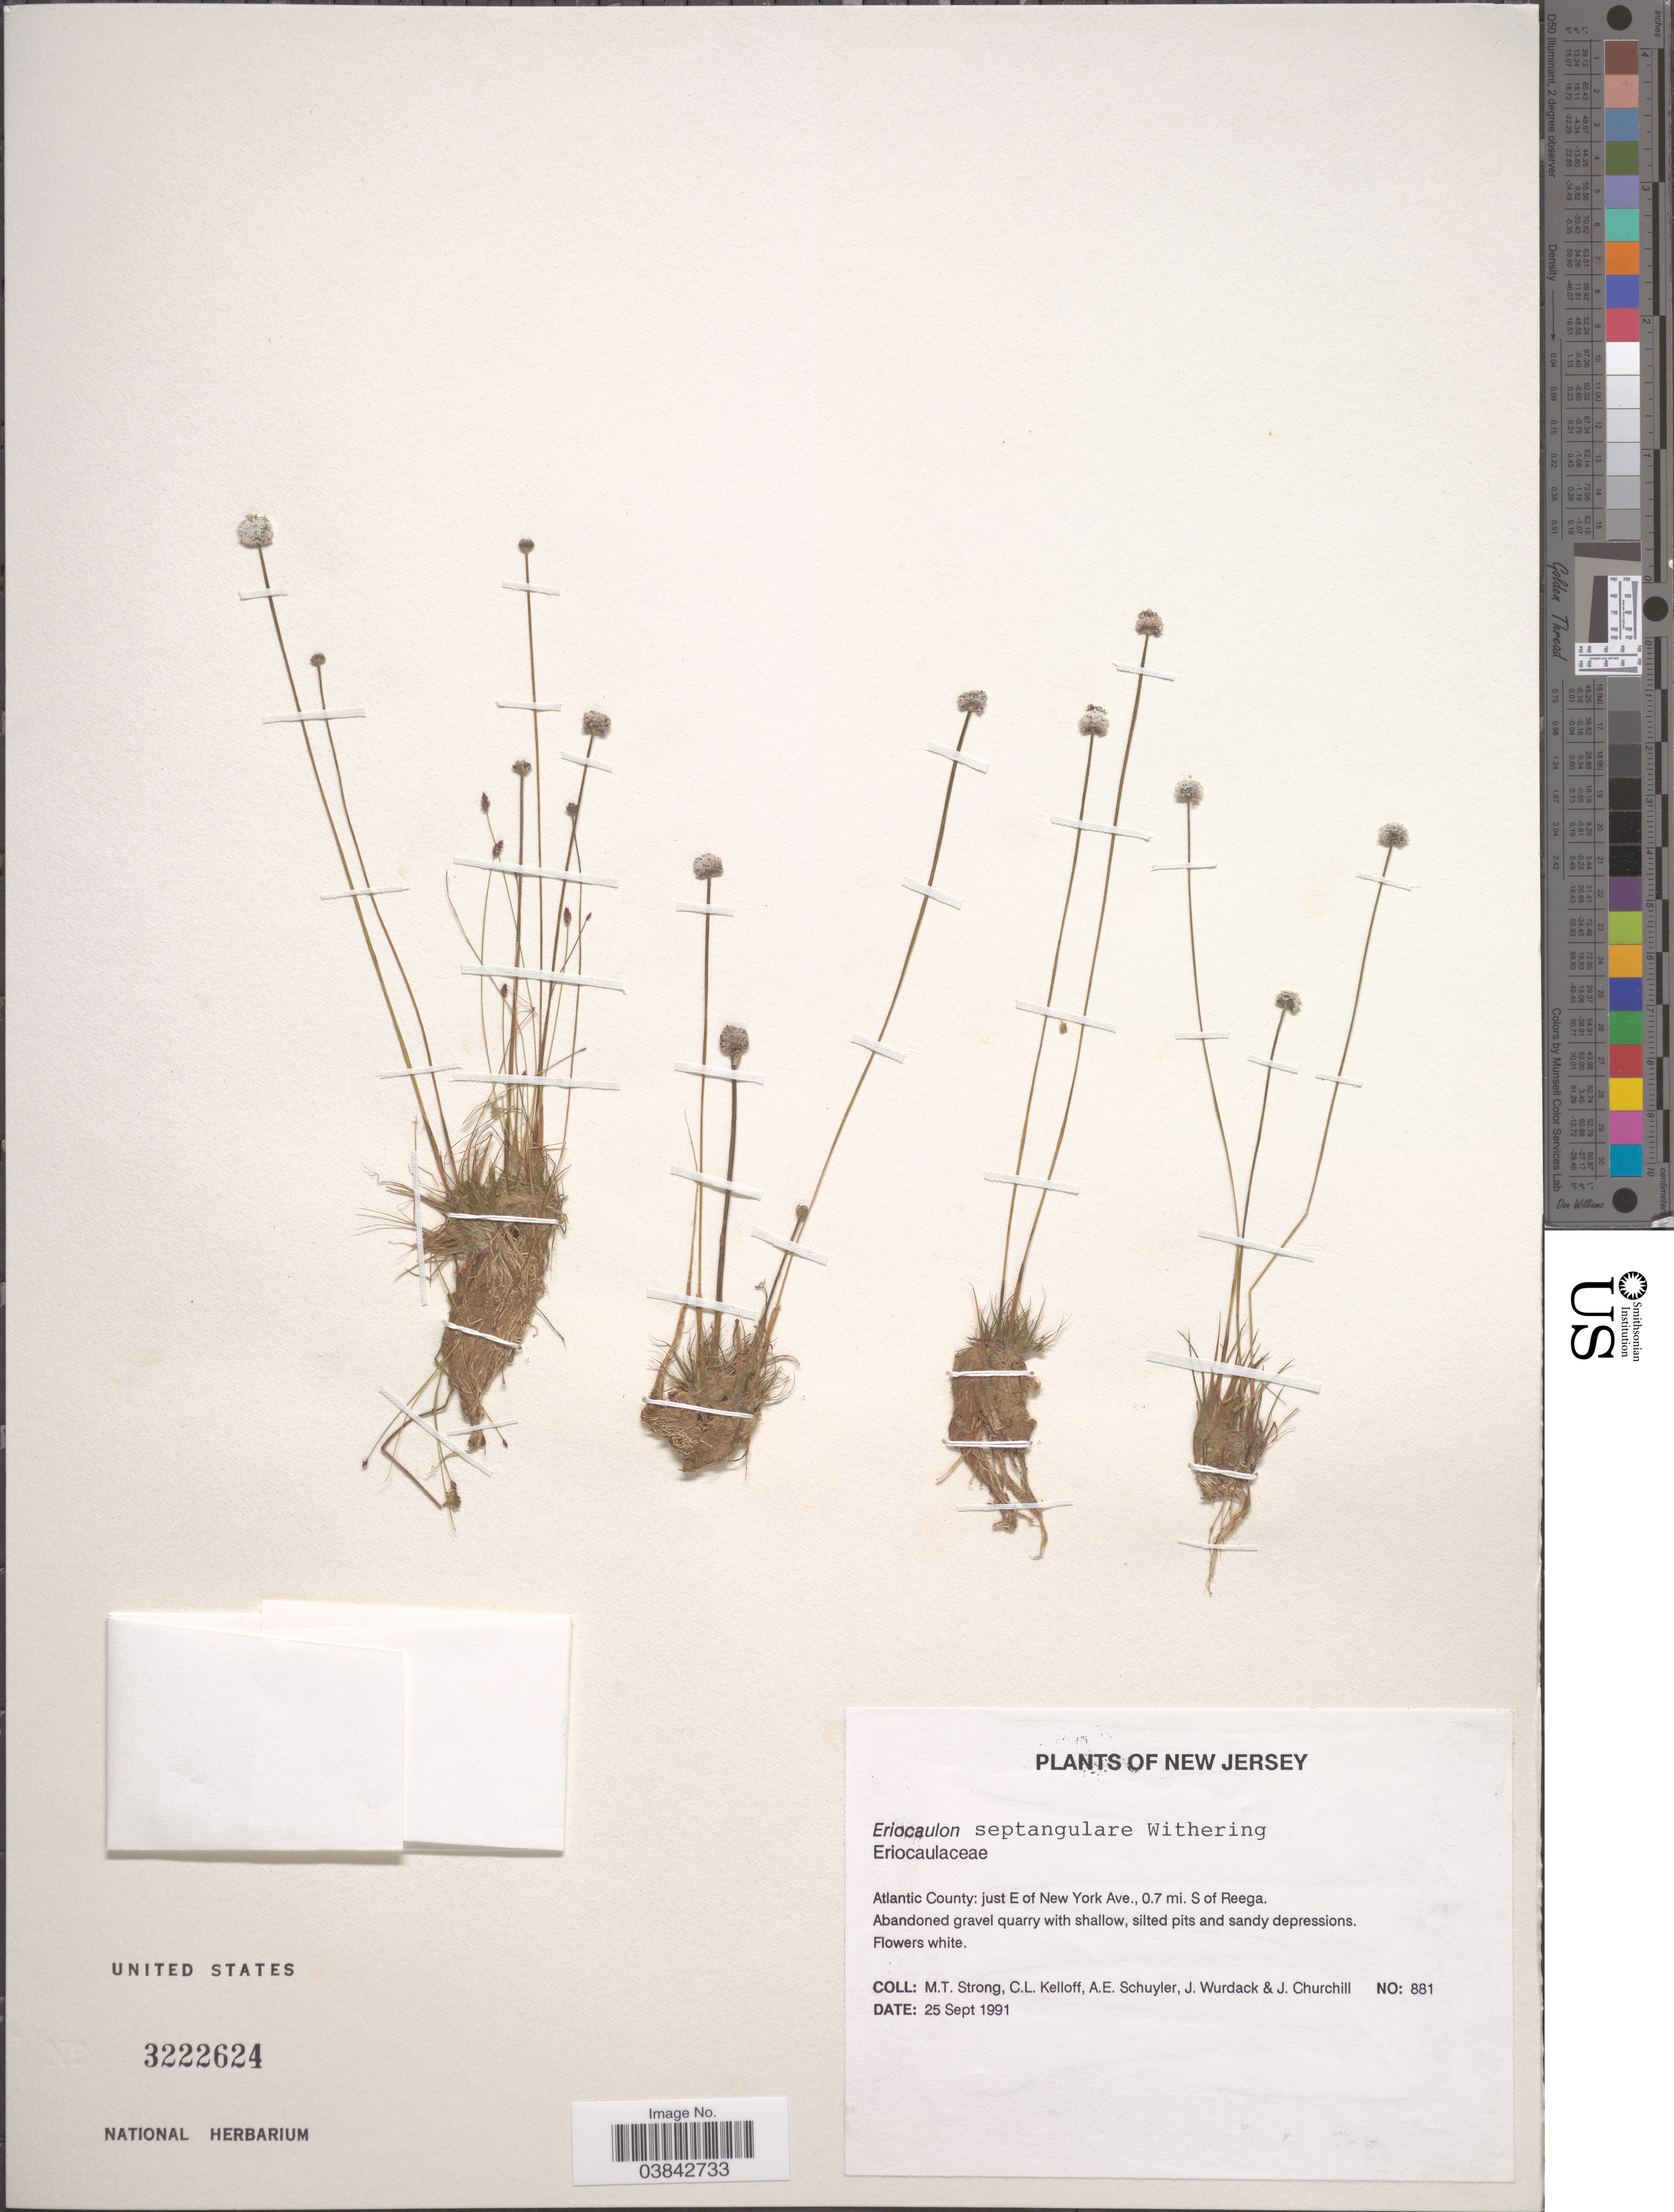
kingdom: Plantae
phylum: Tracheophyta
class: Liliopsida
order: Poales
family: Eriocaulaceae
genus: Eriocaulon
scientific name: Eriocaulon aquaticum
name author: (Hill) Druce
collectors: M. T. Strong, C. L. Kelloff, A. Schuyler, J. J. Wurdack & J. Churchill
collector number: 881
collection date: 1991-09-25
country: United States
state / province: New Jersey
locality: Atlantic County: just E of New York Ave., 0.7 mi. S of Reega.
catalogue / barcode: US 3222624